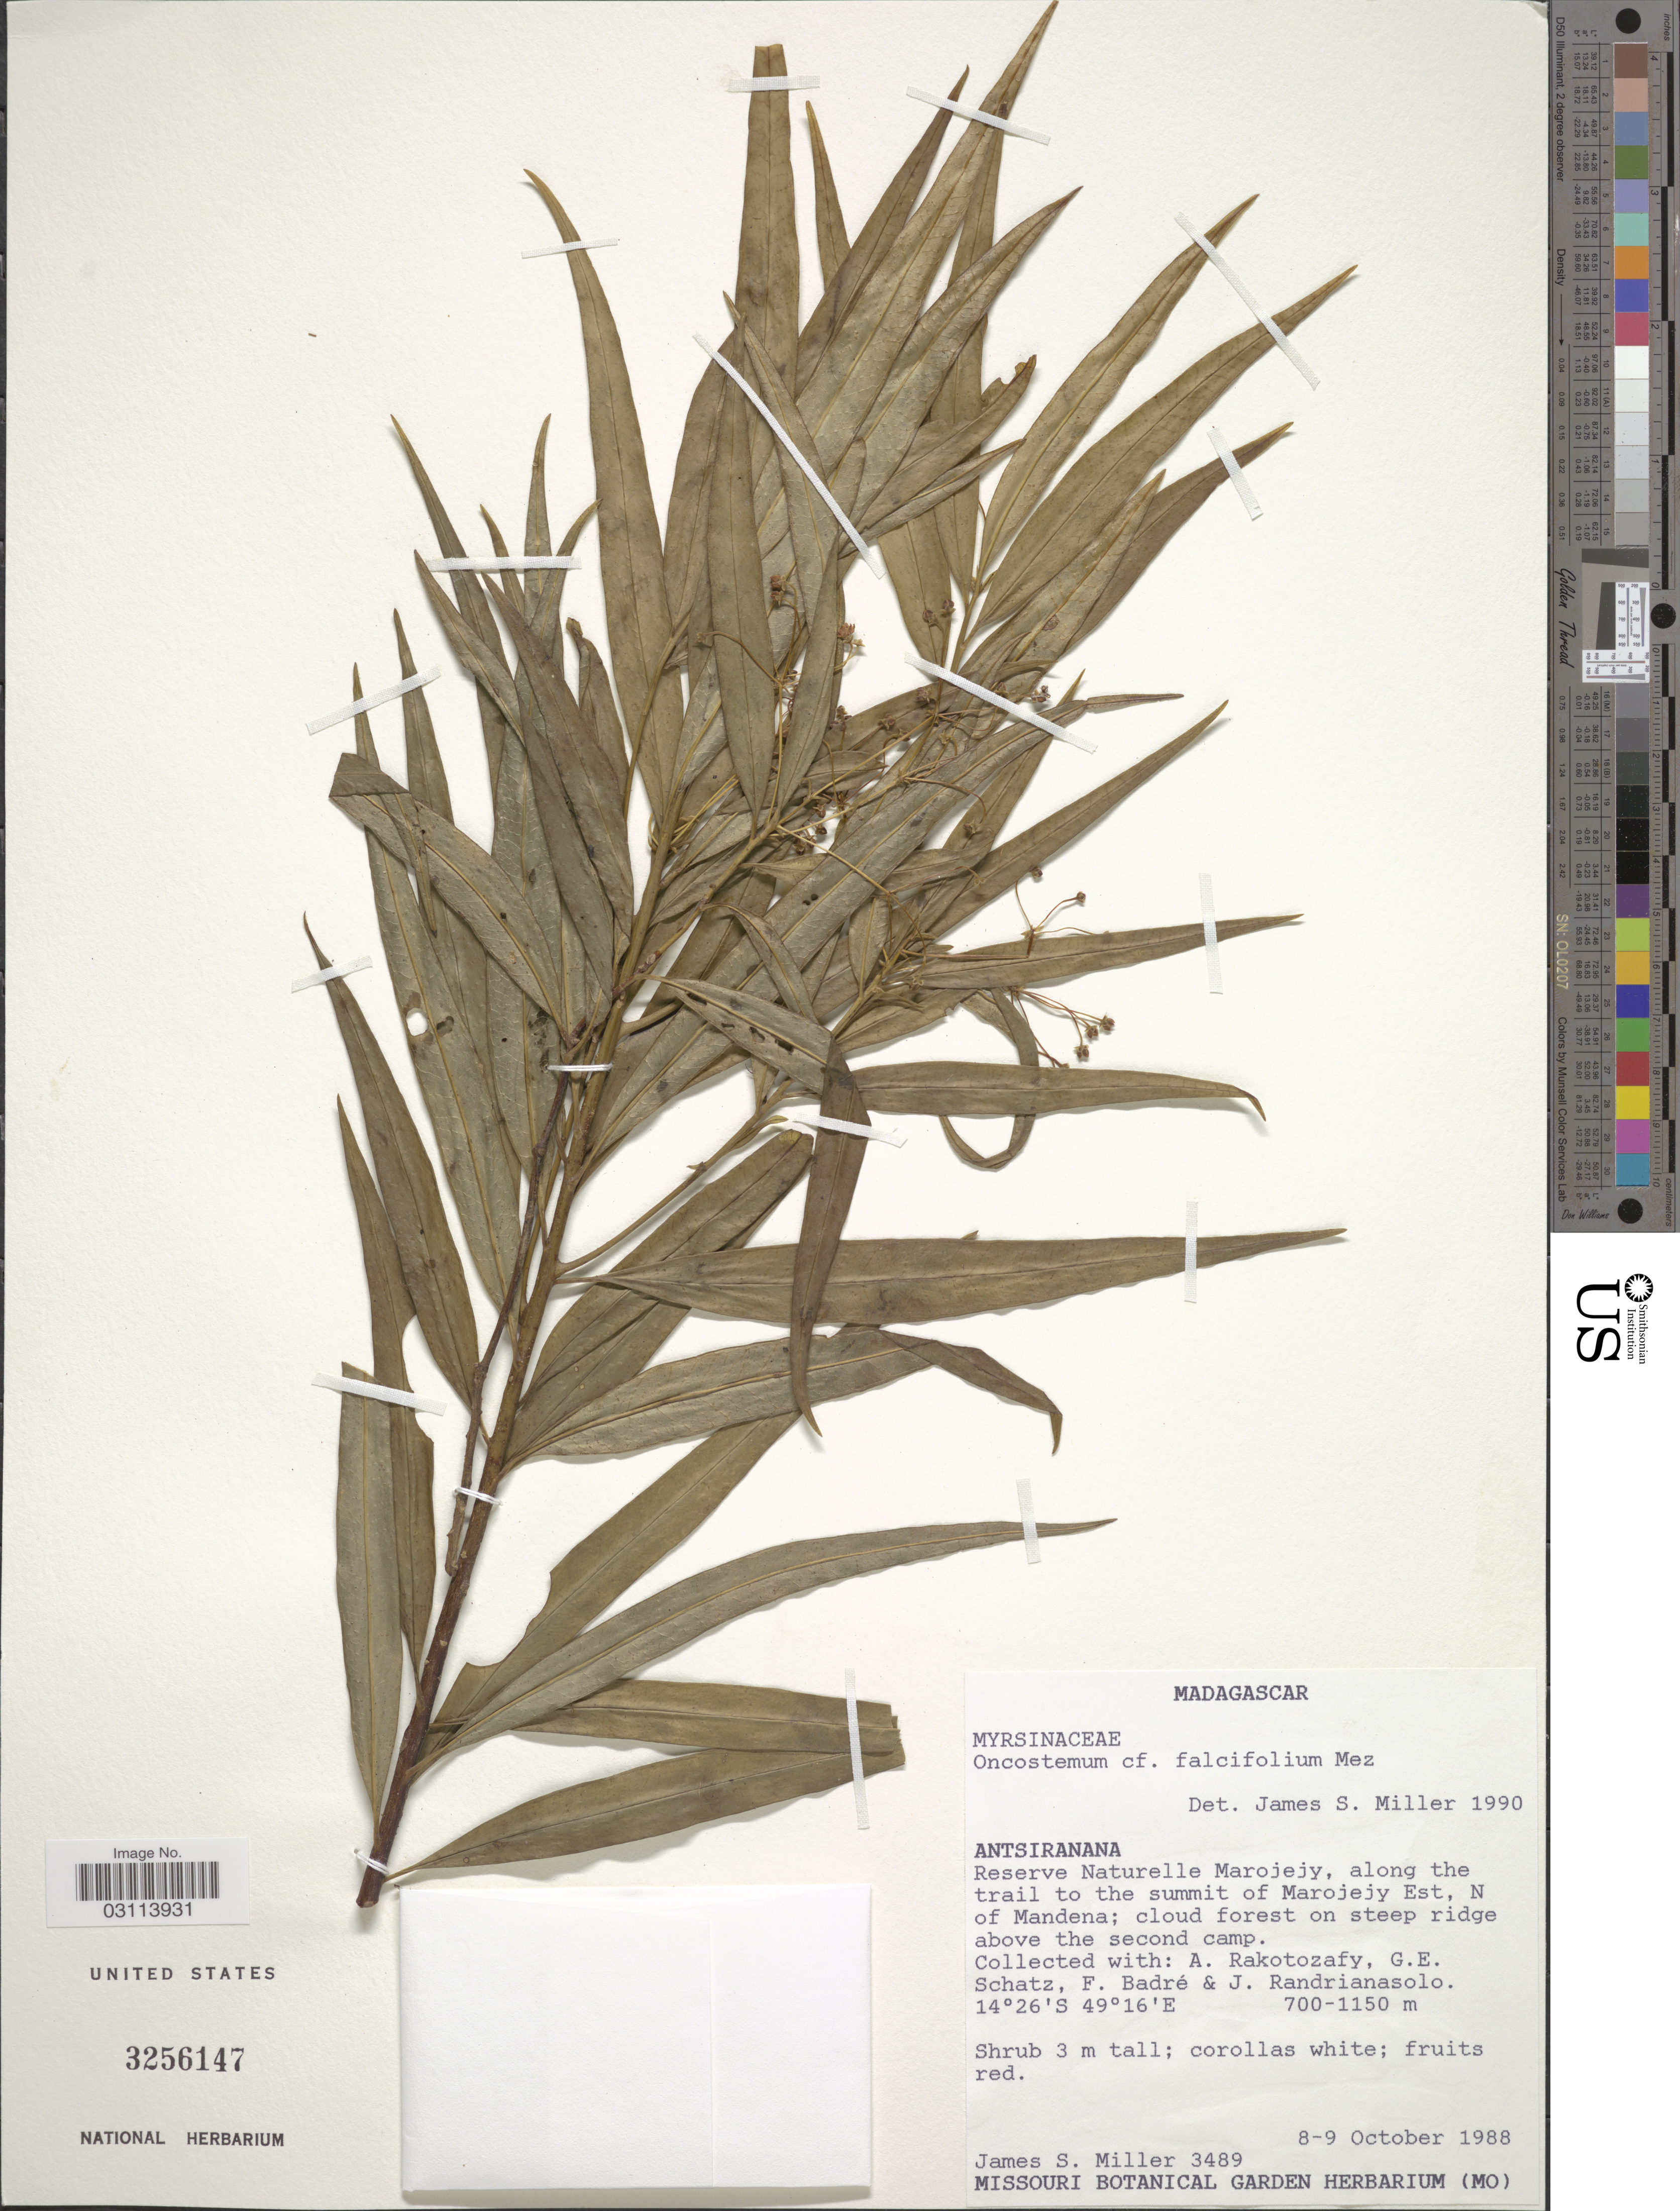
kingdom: Plantae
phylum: Tracheophyta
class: Magnoliopsida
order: Ericales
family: Primulaceae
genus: Oncostemum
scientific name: Oncostemum falcifolium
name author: Mez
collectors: J. S. Miller, A. Rakotozafy, G. Schatz, F. Badré & J. Randrianasolo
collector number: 3489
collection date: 1988-10-08/1988-10-09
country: Madagascar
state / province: Sava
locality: Reserve Naturelle Marojejy, along the trail to the summit of Marojejy Est, N of Mandena.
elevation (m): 700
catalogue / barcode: US 3256147